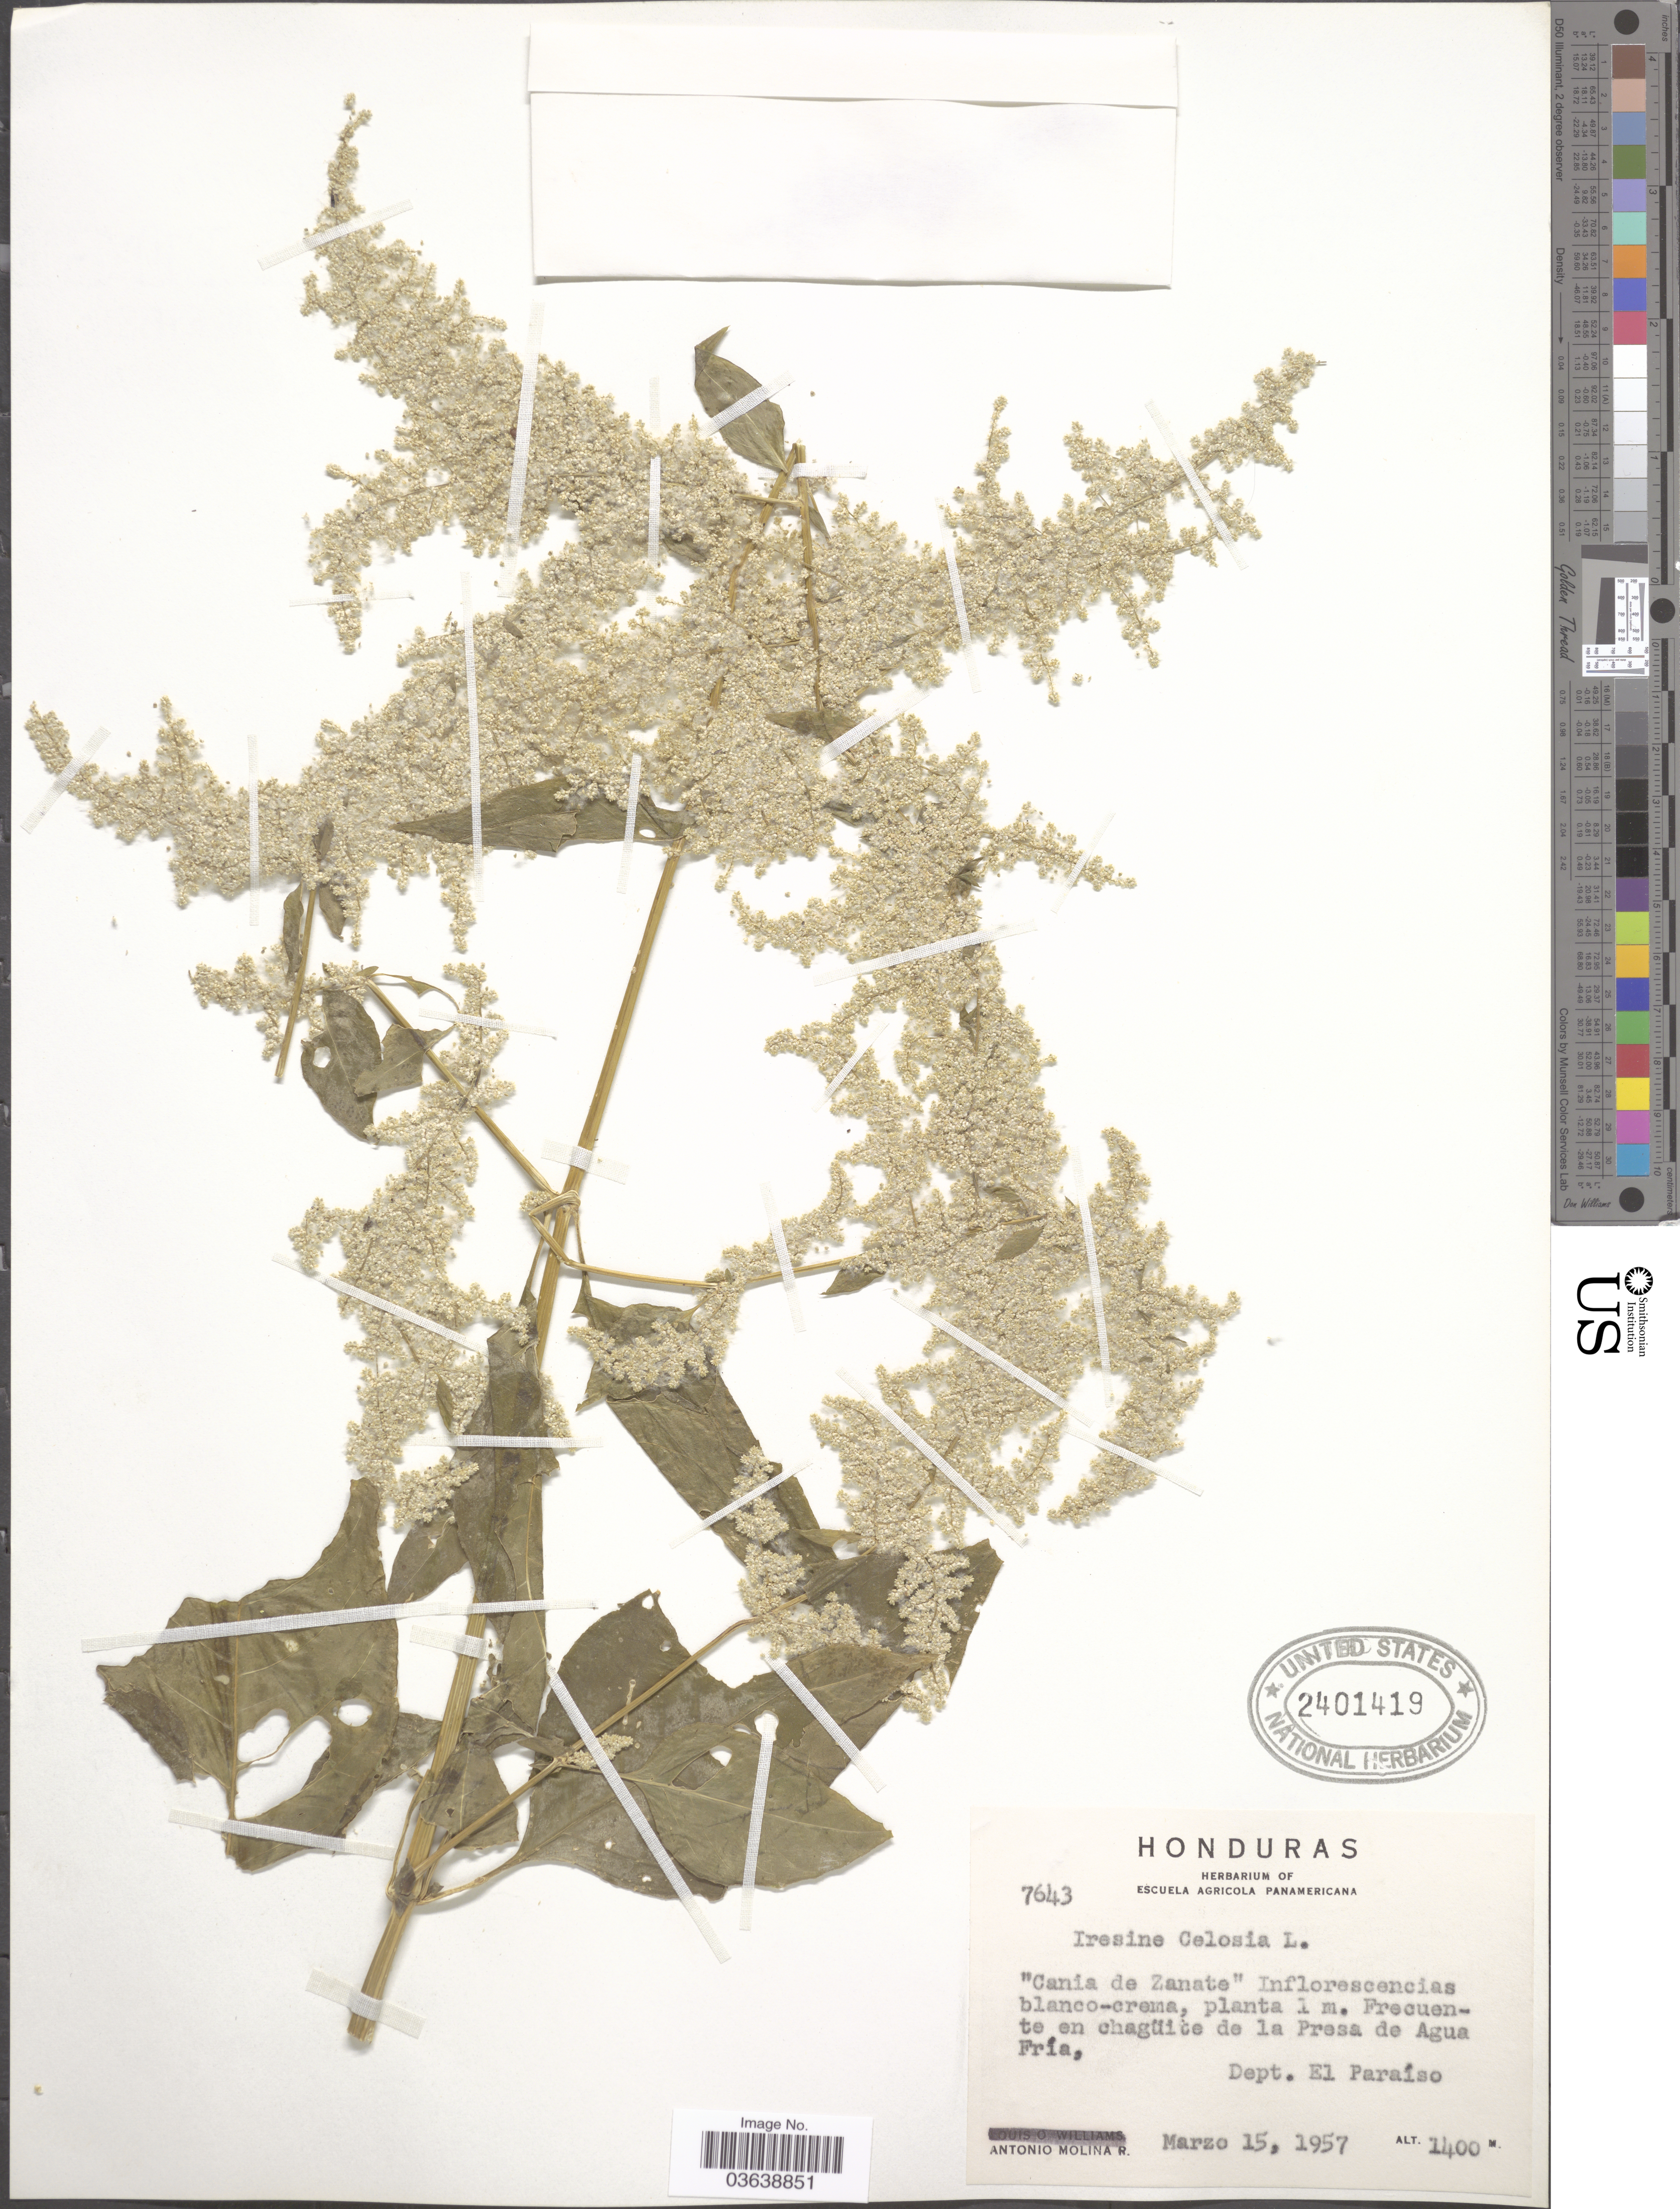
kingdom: Plantae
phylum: Tracheophyta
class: Magnoliopsida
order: Caryophyllales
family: Amaranthaceae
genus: Iresine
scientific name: Iresine diffusa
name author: Humb. & Bonpl. ex Willd.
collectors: A. Molina R.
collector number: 7643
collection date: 1957-03-15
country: Honduras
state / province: El Paraíso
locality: Frecuente en chagüice de la Presa de Agua Fría, Dept. El Paraíso.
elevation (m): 1400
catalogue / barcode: US 2401419